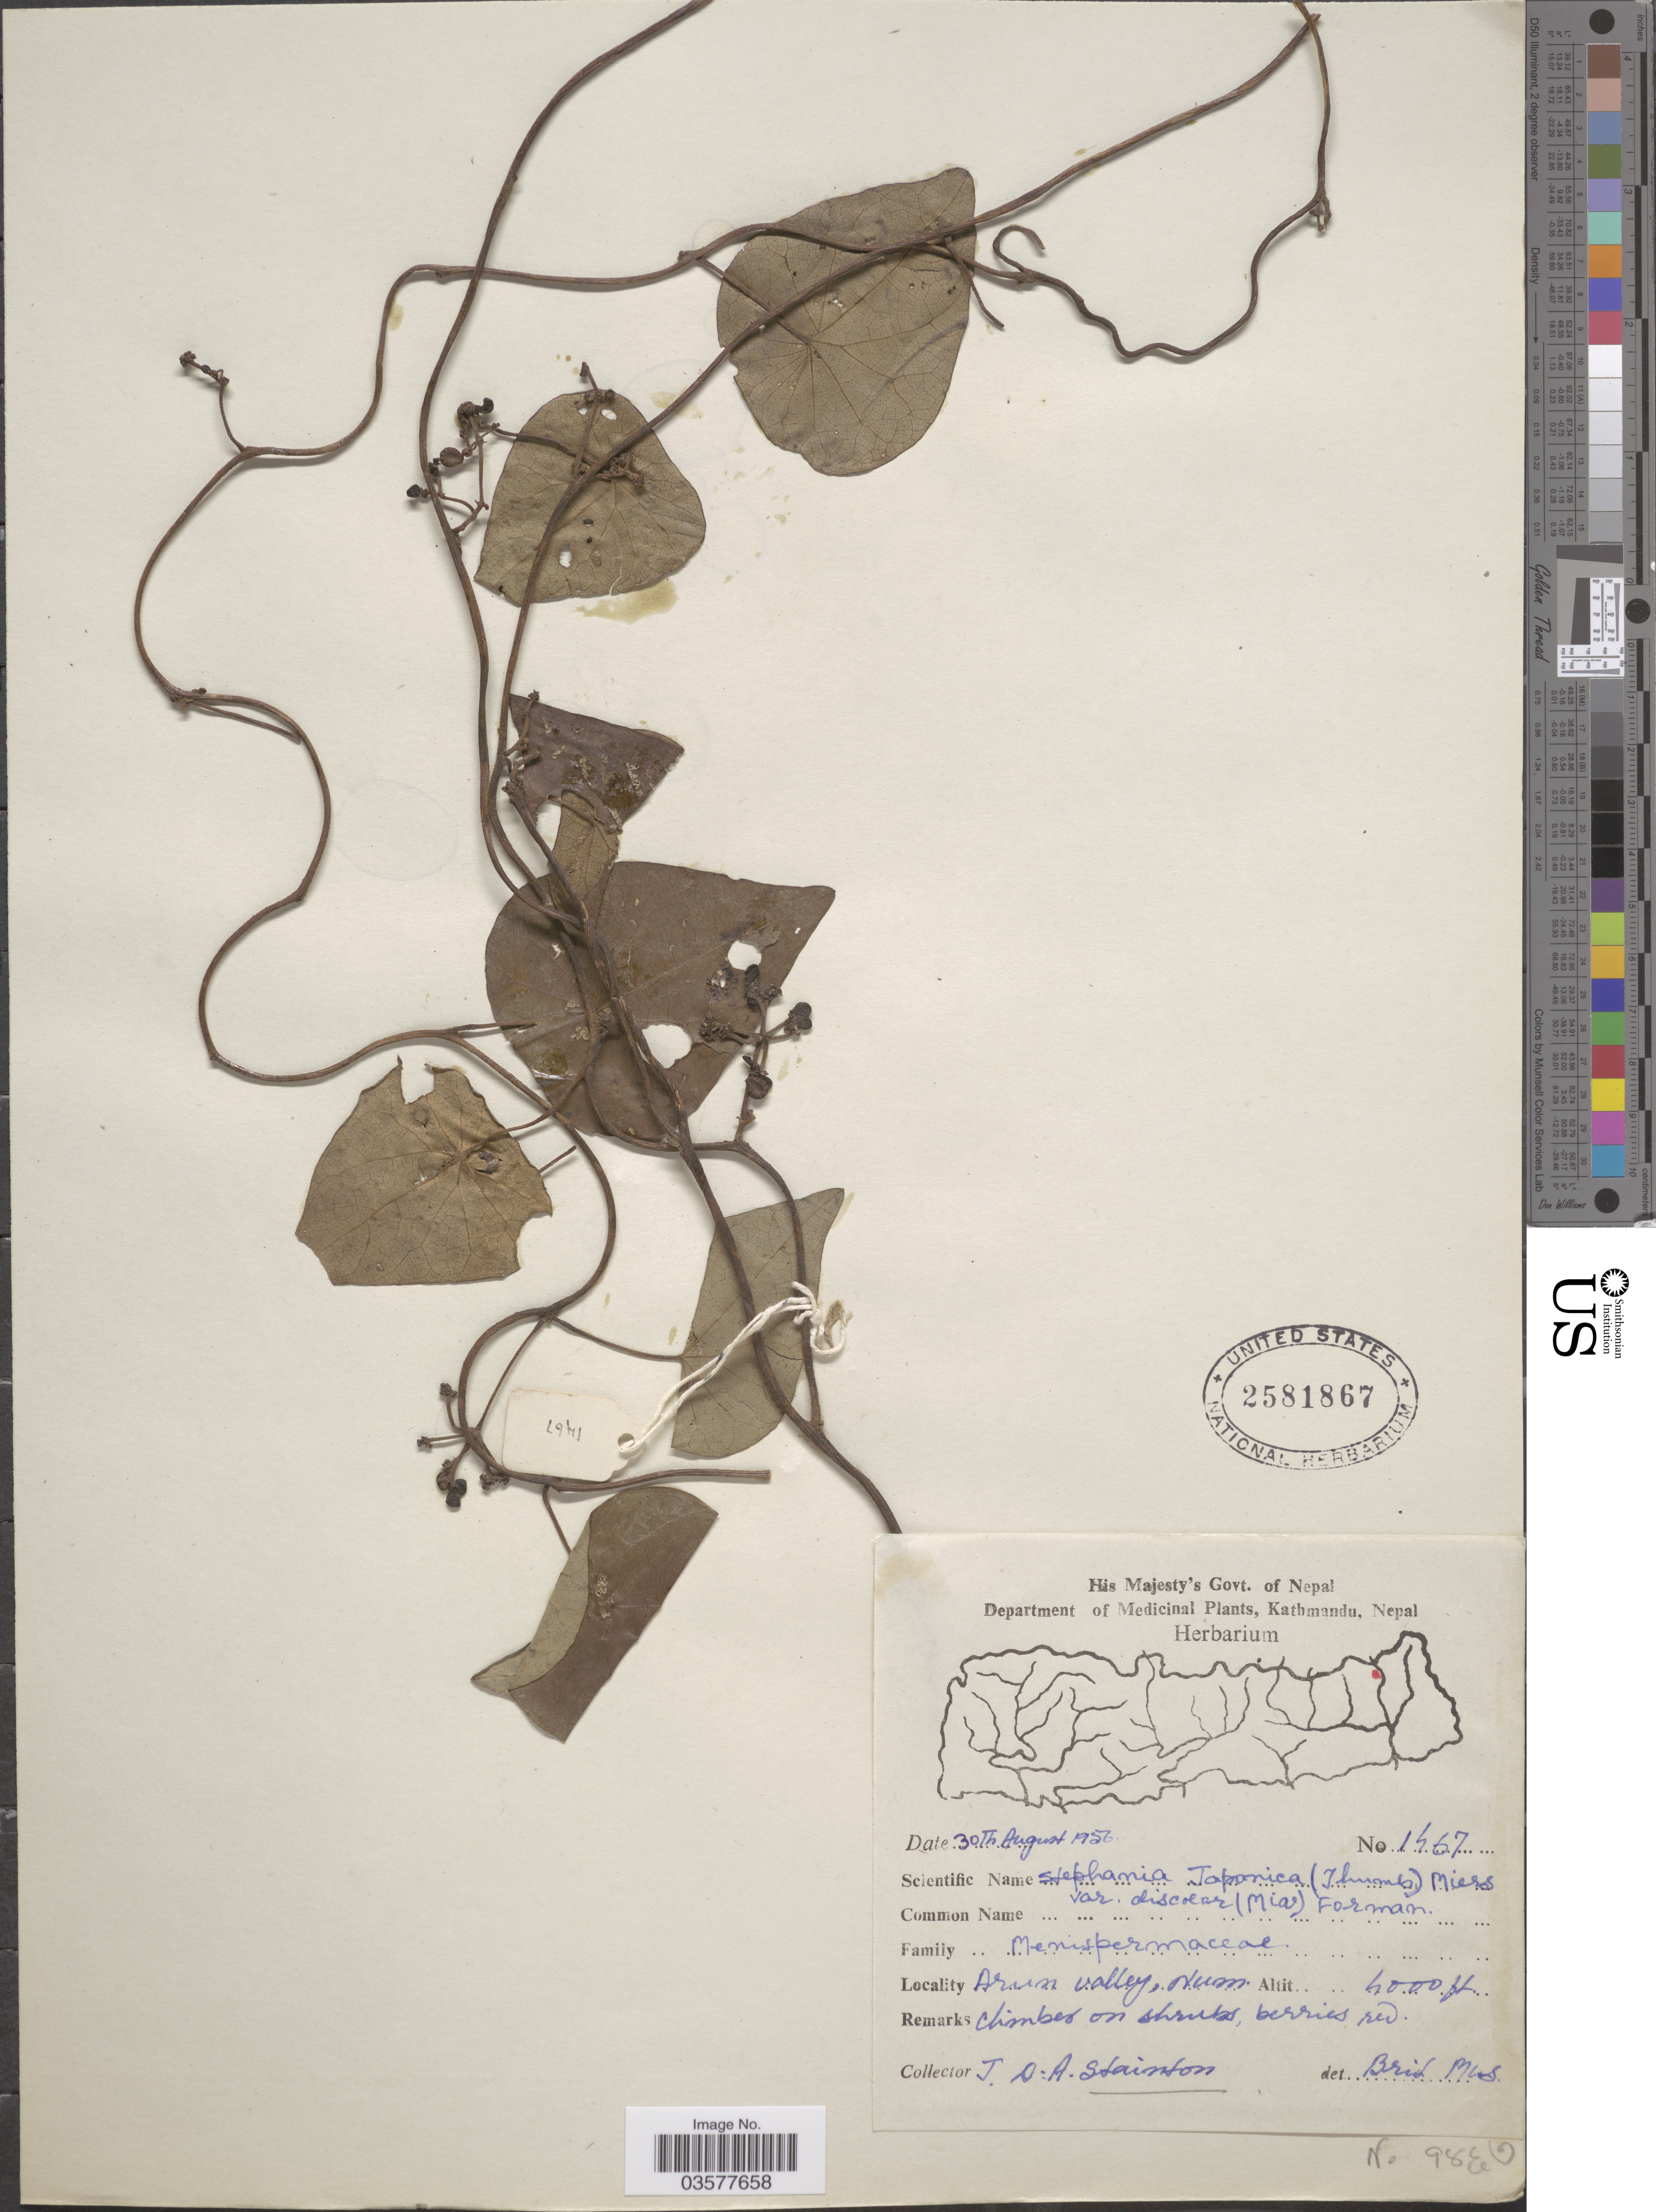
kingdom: Plantae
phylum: Tracheophyta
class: Magnoliopsida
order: Ranunculales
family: Menispermaceae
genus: Stephania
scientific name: Stephania japonica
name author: (Thunb.) Miers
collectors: J. Stainton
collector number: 1467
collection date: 1956-08-30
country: Nepal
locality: Arun Valley, Num.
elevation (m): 1219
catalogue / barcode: US 2581867